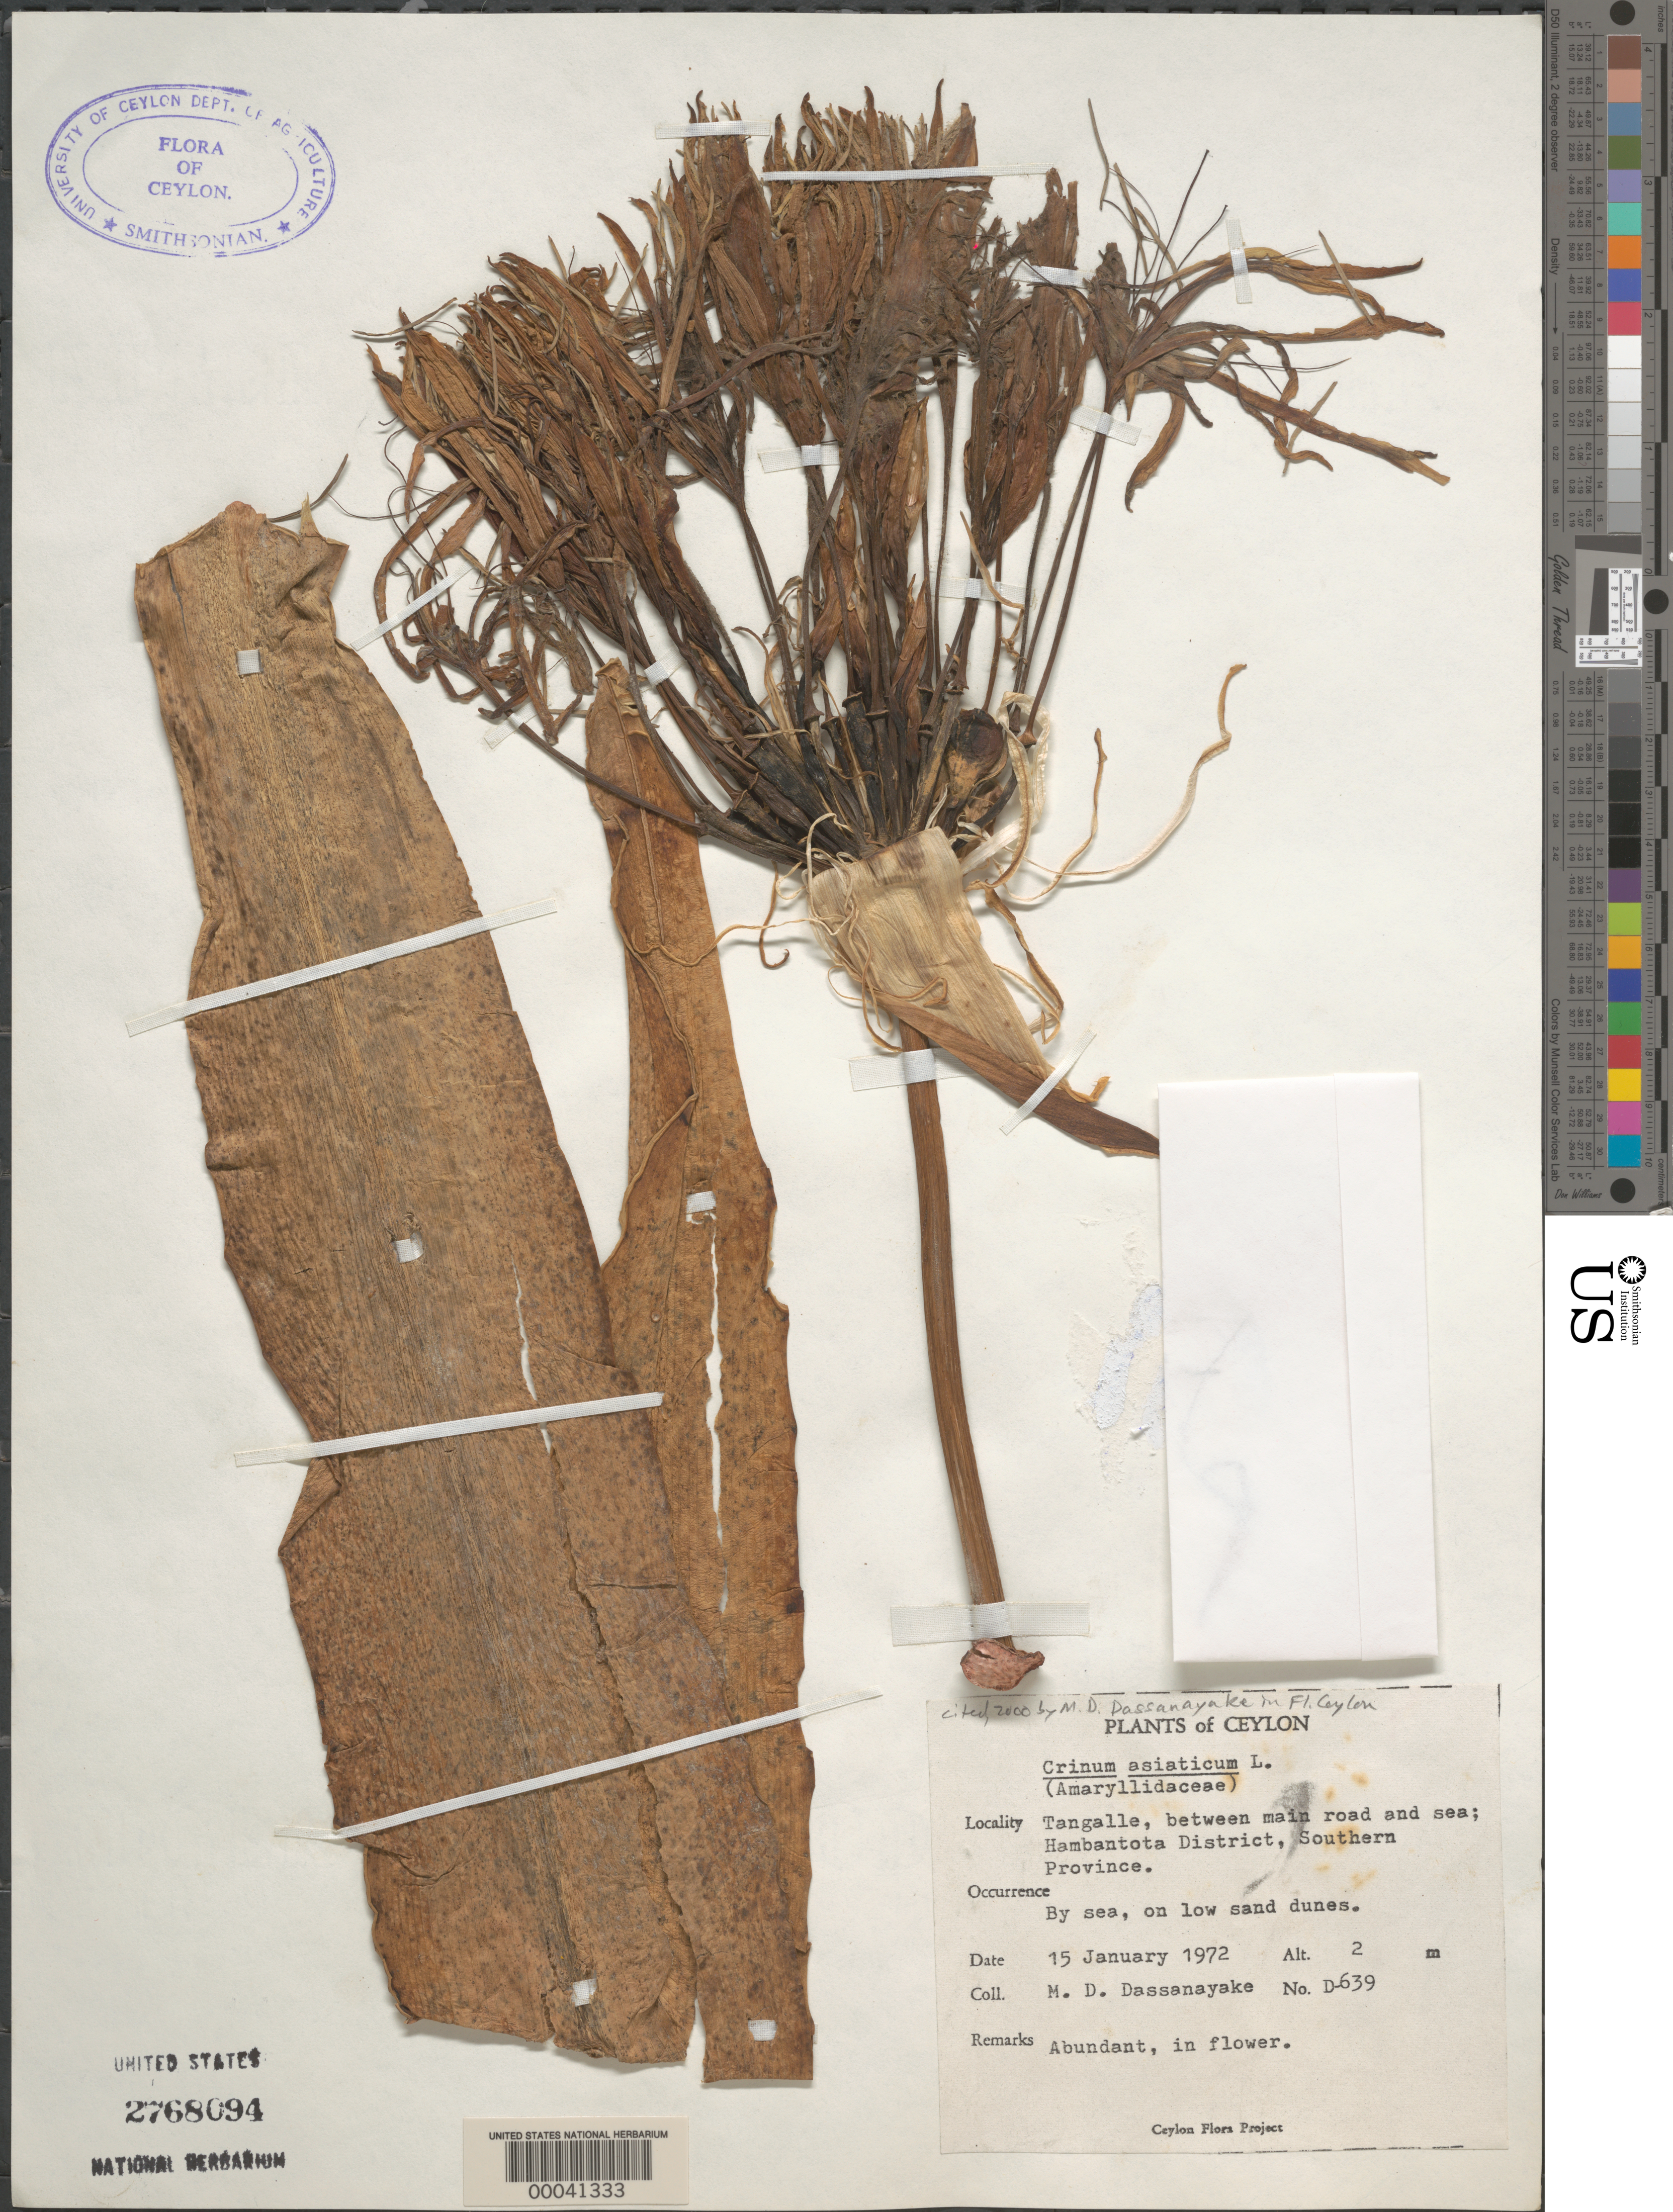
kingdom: Plantae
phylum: Tracheophyta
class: Liliopsida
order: Asparagales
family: Amaryllidaceae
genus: Crinum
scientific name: Crinum asiaticum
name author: L.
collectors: M. Dassanayake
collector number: D-639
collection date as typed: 15 Jan 1972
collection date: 1972-01-15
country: Sri Lanka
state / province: Southern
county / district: Hambantota Dist.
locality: Tangalle, between main road and sea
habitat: By sea on low sand dunes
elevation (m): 2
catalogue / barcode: US 2768094